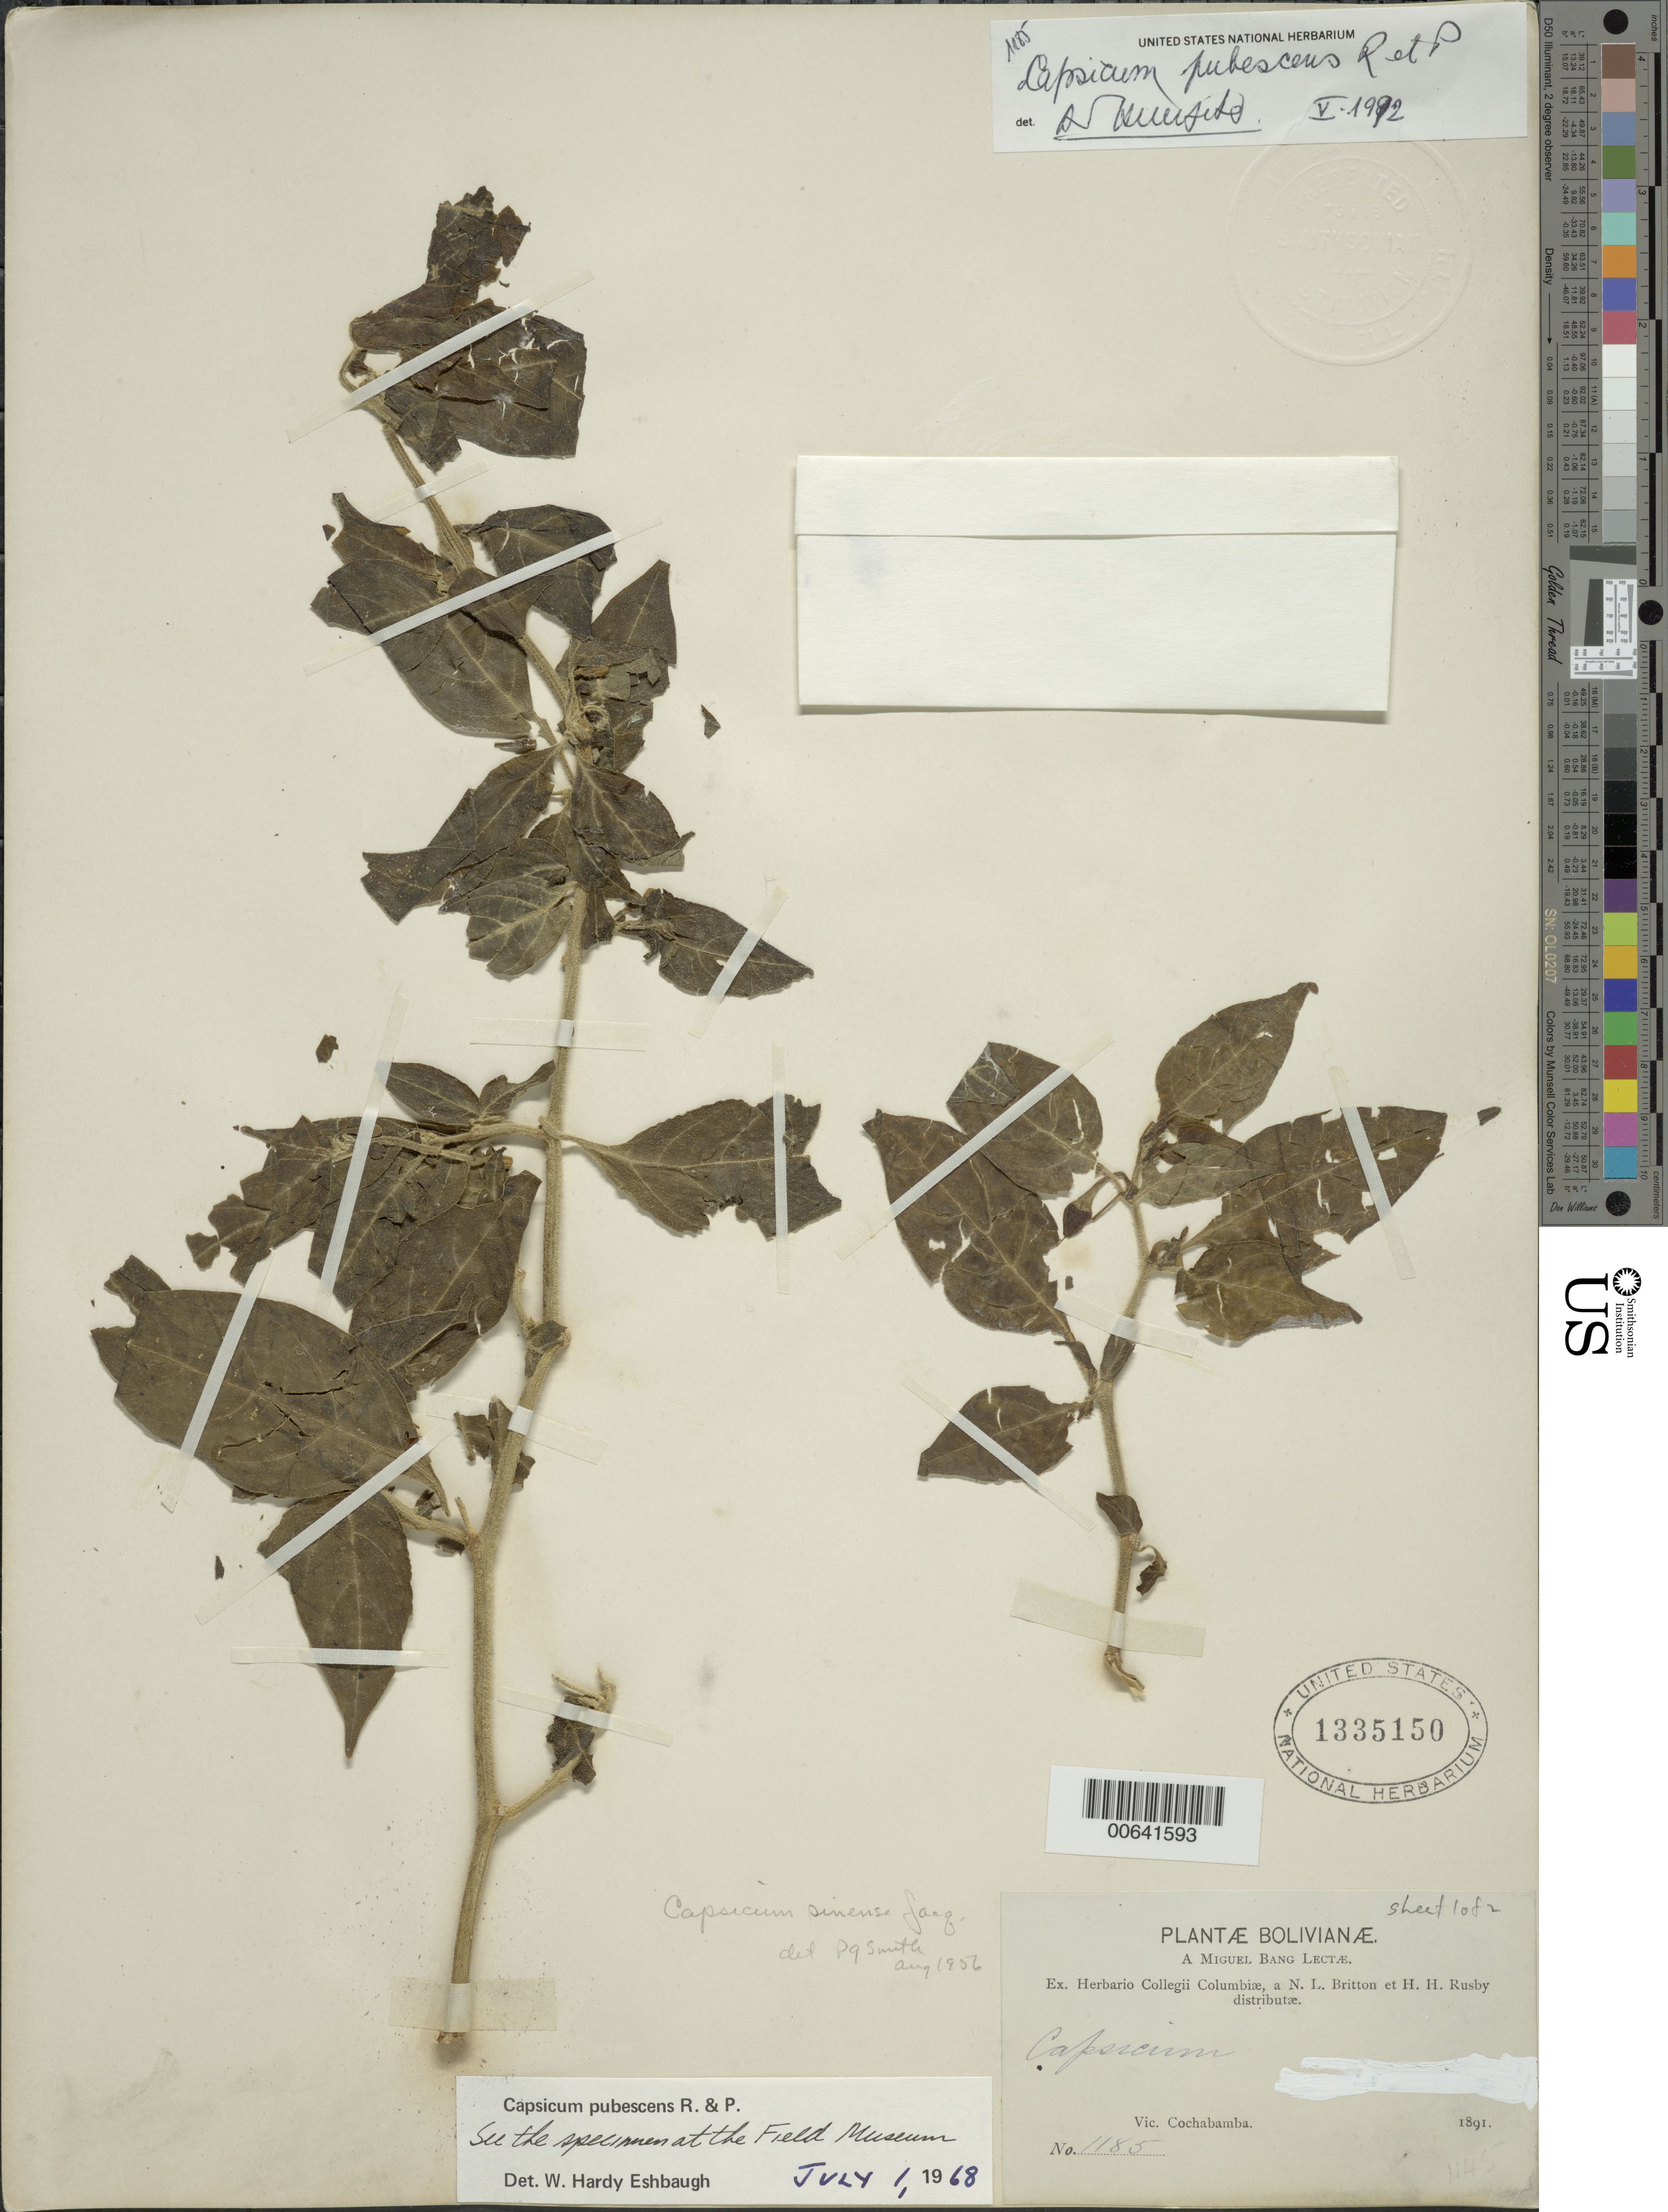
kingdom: Plantae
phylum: Tracheophyta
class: Magnoliopsida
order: Solanales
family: Solanaceae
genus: Capsicum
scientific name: Capsicum pubescens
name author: Ruiz & Pav.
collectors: M. Bang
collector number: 1185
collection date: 1891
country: Bolivia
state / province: Cochabamba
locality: Vic. Cochabamba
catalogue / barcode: US 1335150